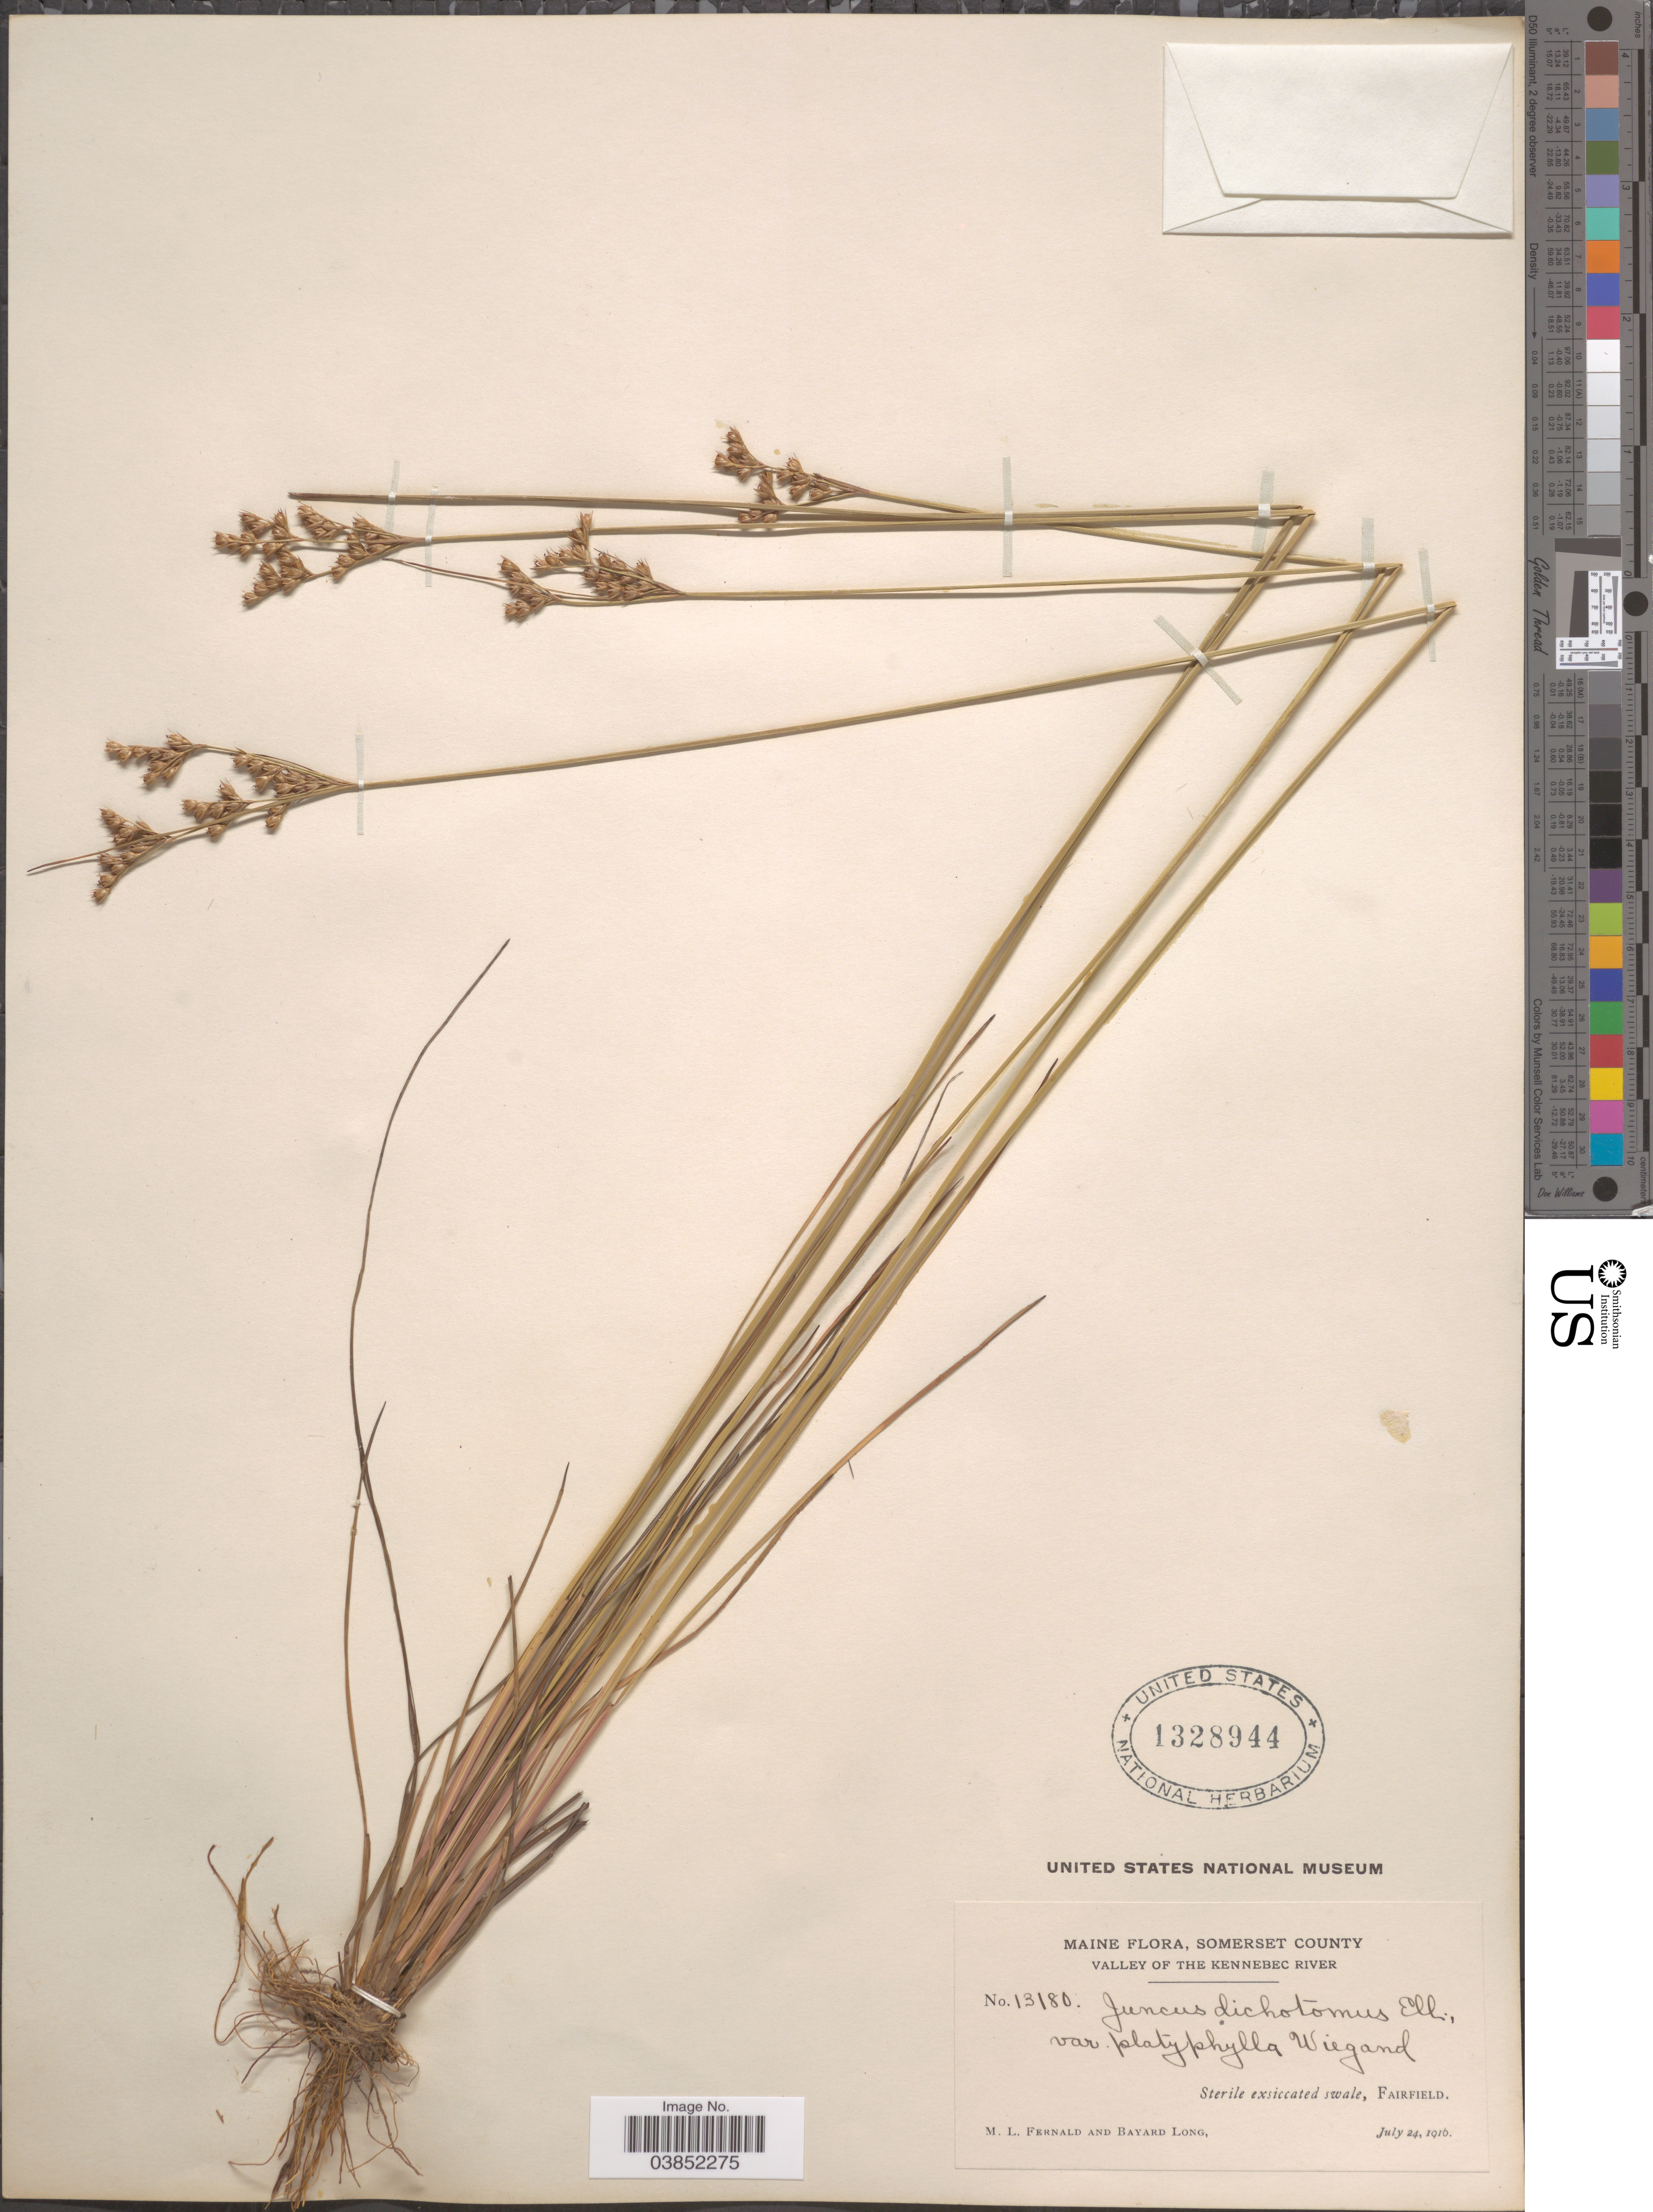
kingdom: Plantae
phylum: Tracheophyta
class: Liliopsida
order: Poales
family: Juncaceae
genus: Juncus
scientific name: Juncus dichotomus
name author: Elliott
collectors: M. L. Fernald & B. Long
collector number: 13180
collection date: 1916-07-24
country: United States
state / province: Maine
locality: Somerset County. Valley of the Kennebec River. Sterile exsiccated swale, Fairfield.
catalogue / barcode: US 1328944